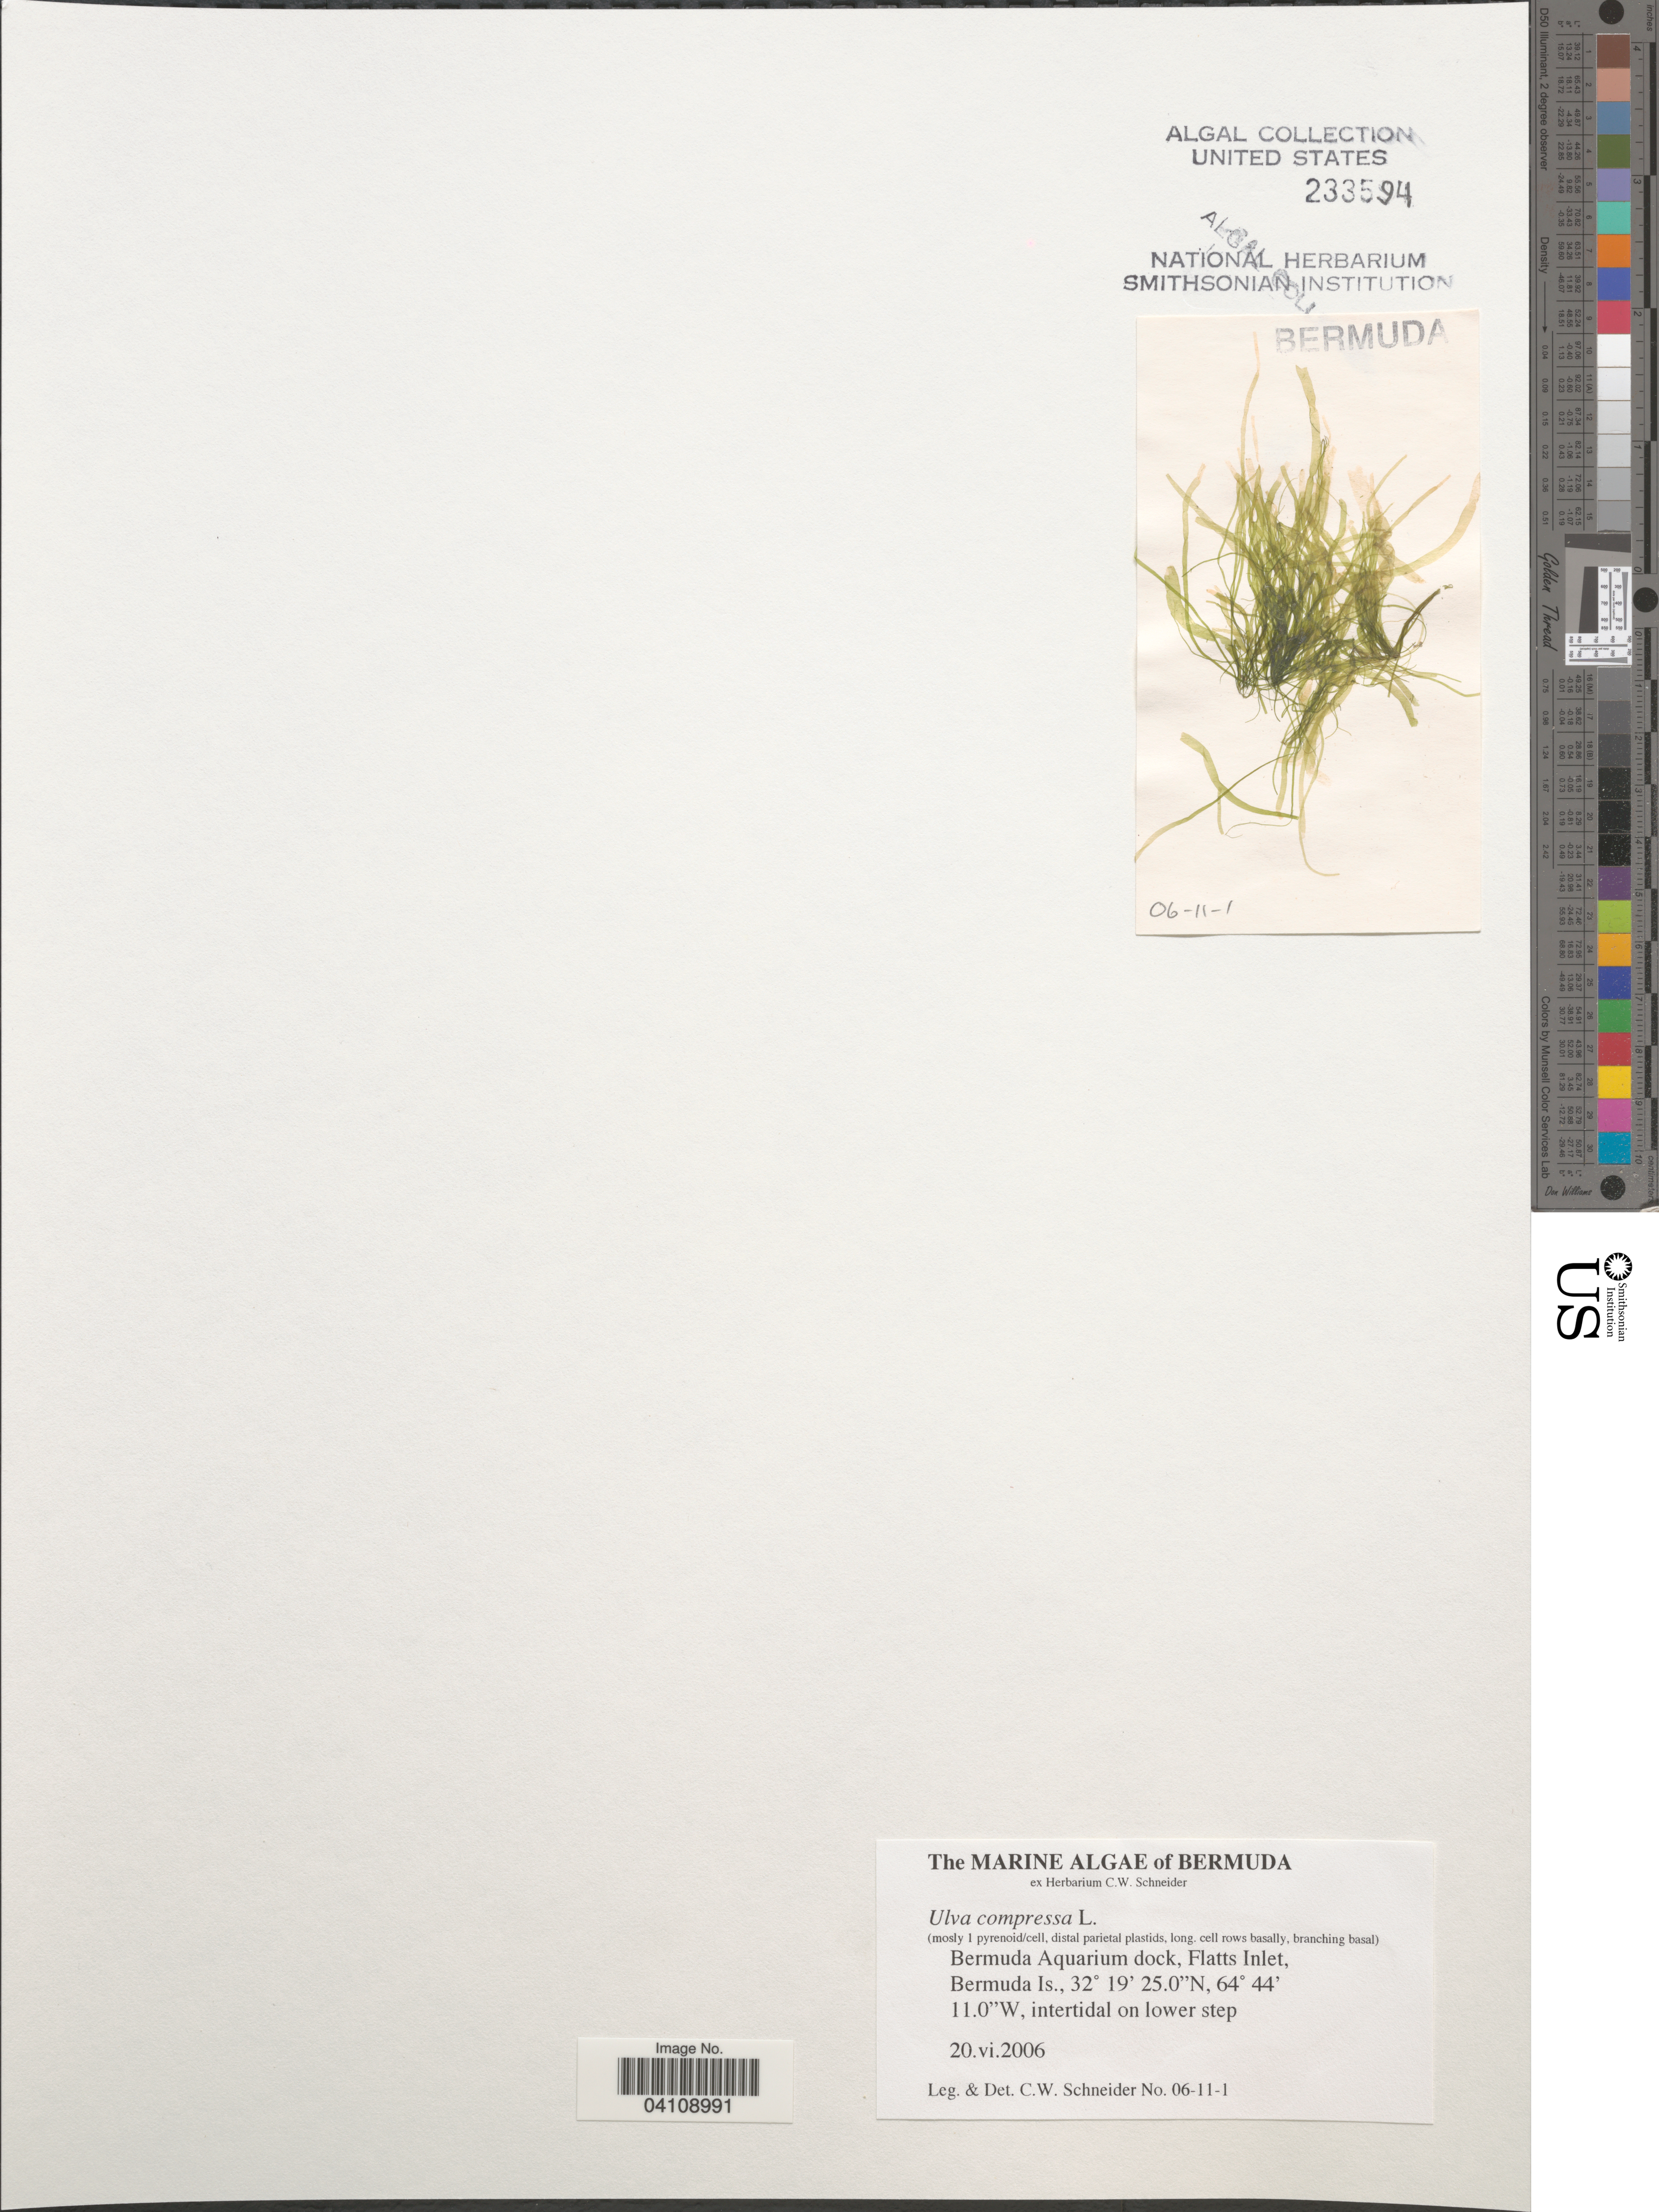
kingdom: Plantae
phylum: Chlorophyta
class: Ulvophyceae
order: Ulvales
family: Ulvaceae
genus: Ulva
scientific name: Ulva compressa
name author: L.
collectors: C. W.Schneider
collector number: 06-11-1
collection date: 2006-06-20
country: Bermuda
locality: Bermuda Aquarium dock, Flatts Inlet, Bermuda Is.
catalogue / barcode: US 233594